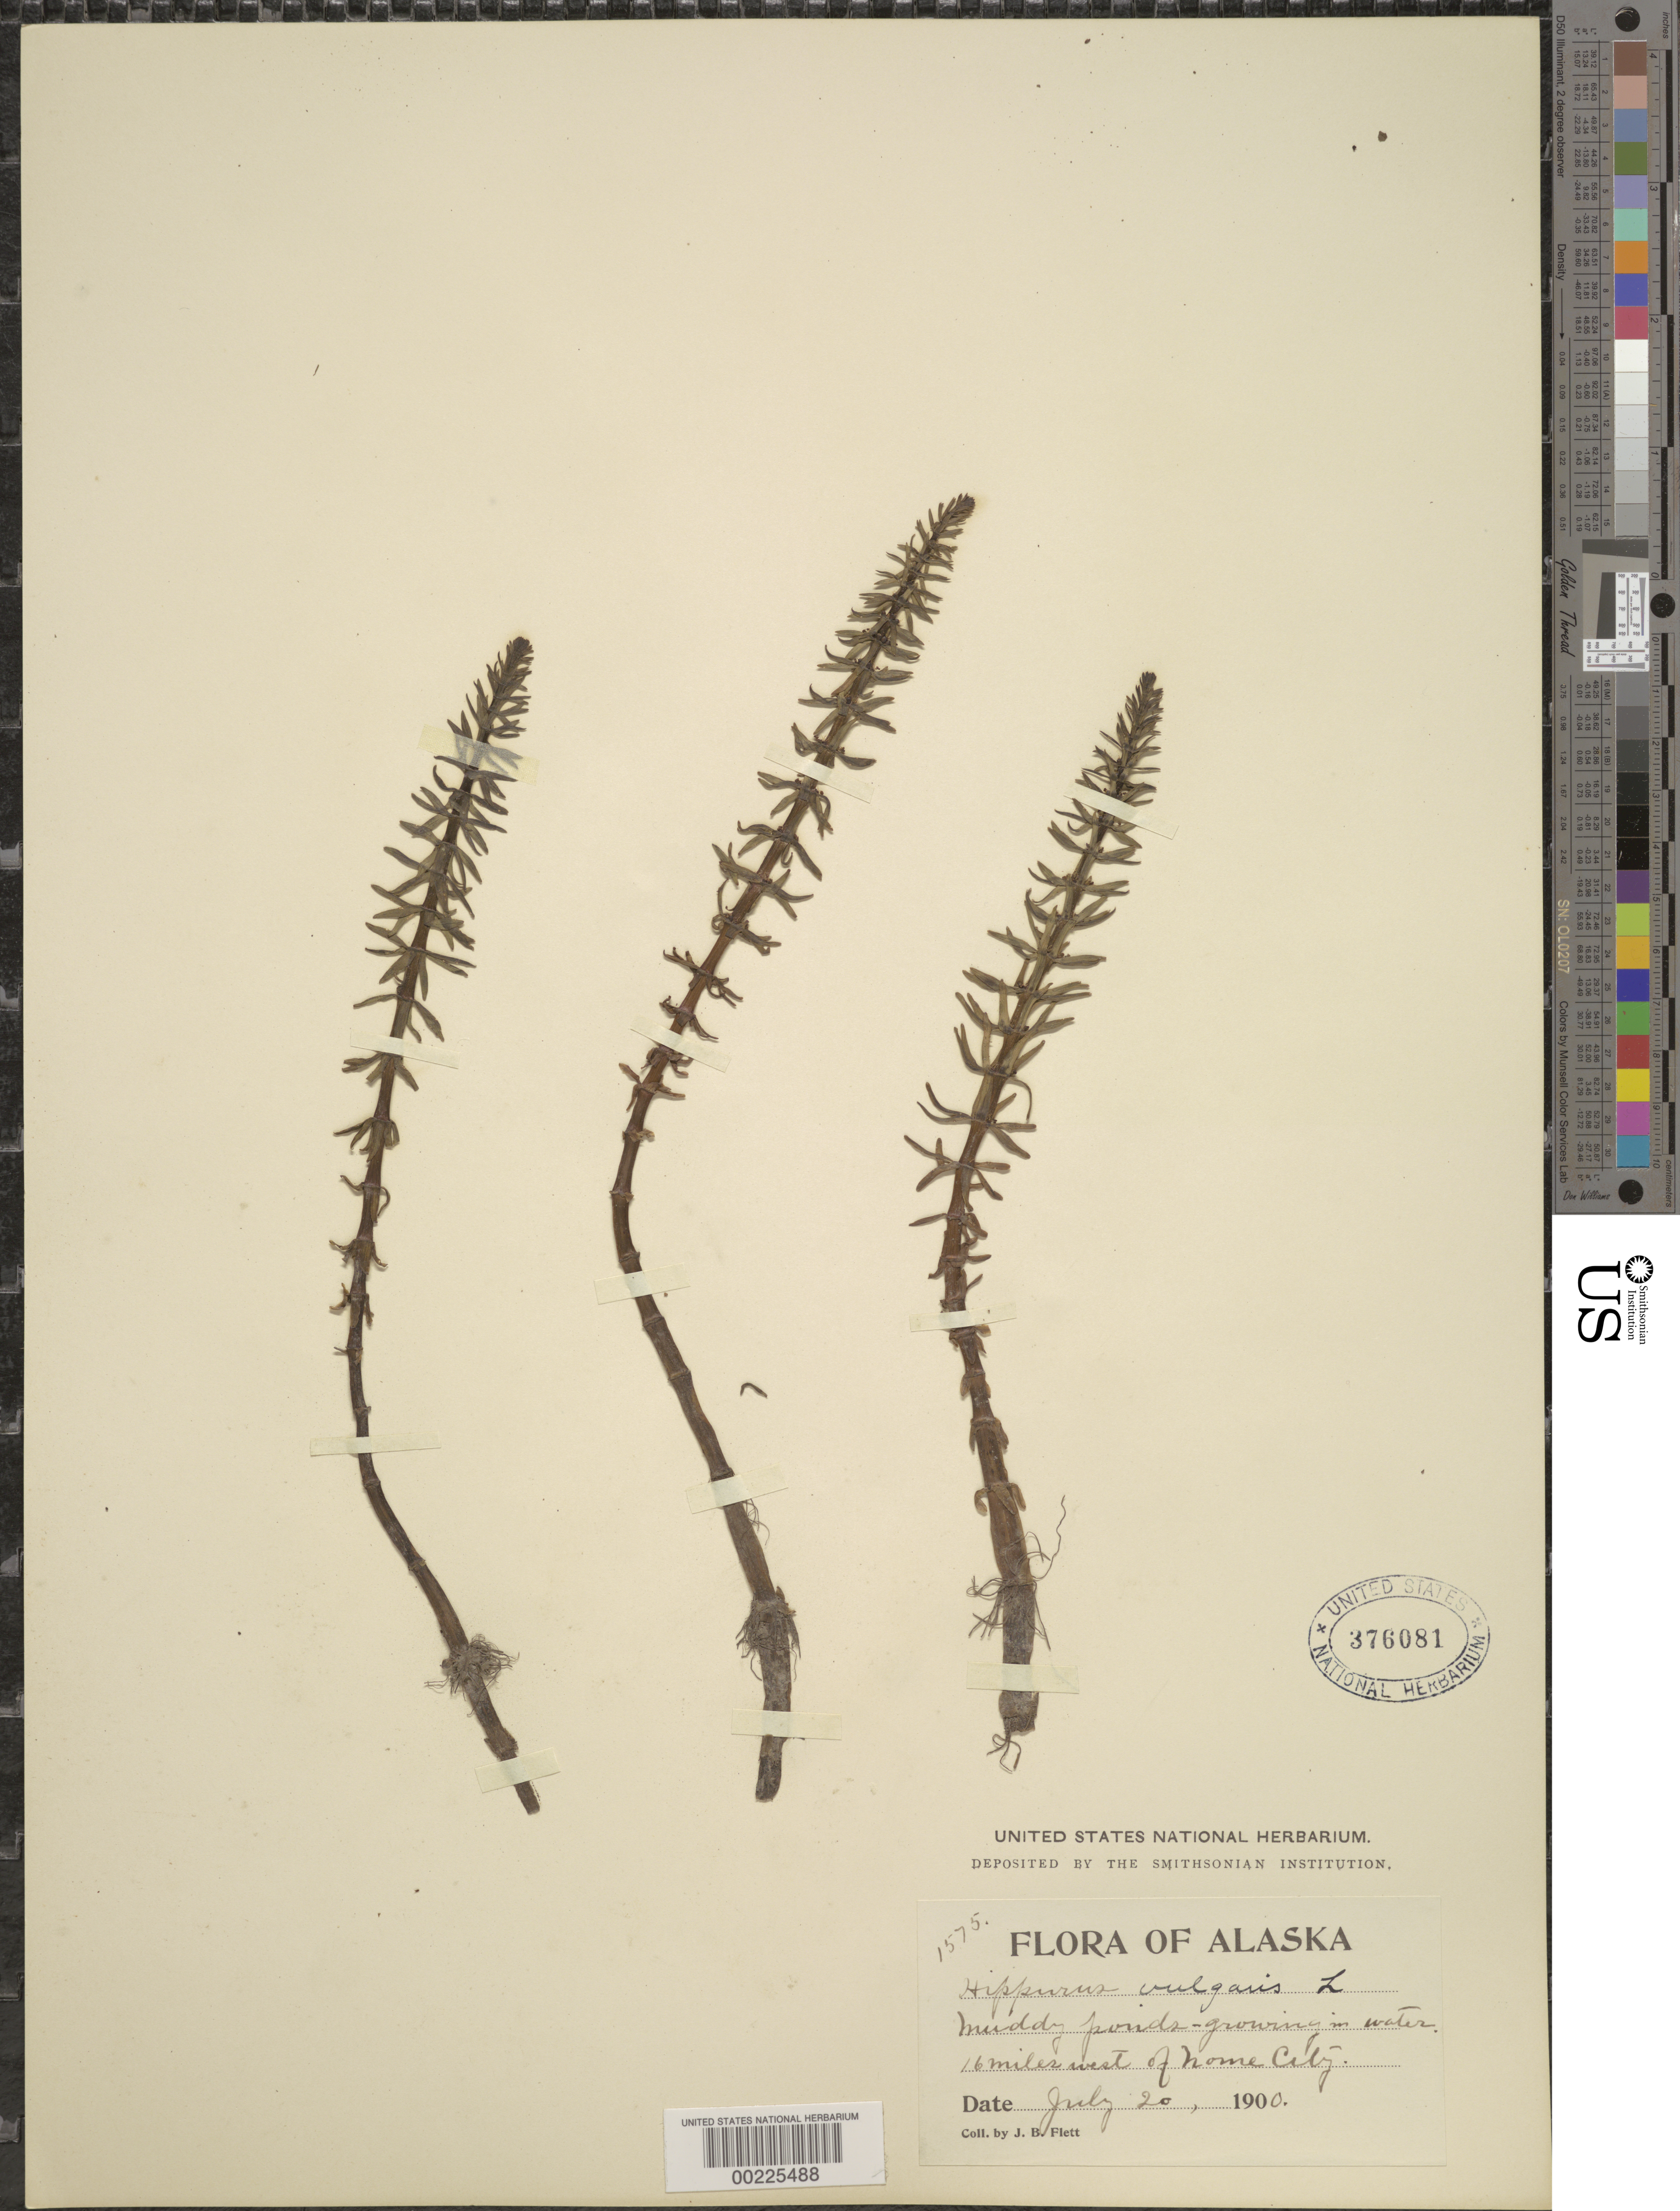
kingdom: Plantae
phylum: Tracheophyta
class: Magnoliopsida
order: Lamiales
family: Plantaginaceae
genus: Hippuris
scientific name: Hippuris vulgaris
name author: L.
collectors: J. Flett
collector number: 1575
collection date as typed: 20 Jul 1900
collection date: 1900-07-20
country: United States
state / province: Alaska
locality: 16 mi w of nome city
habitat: Muddy ponds, growing in water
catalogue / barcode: US 376081